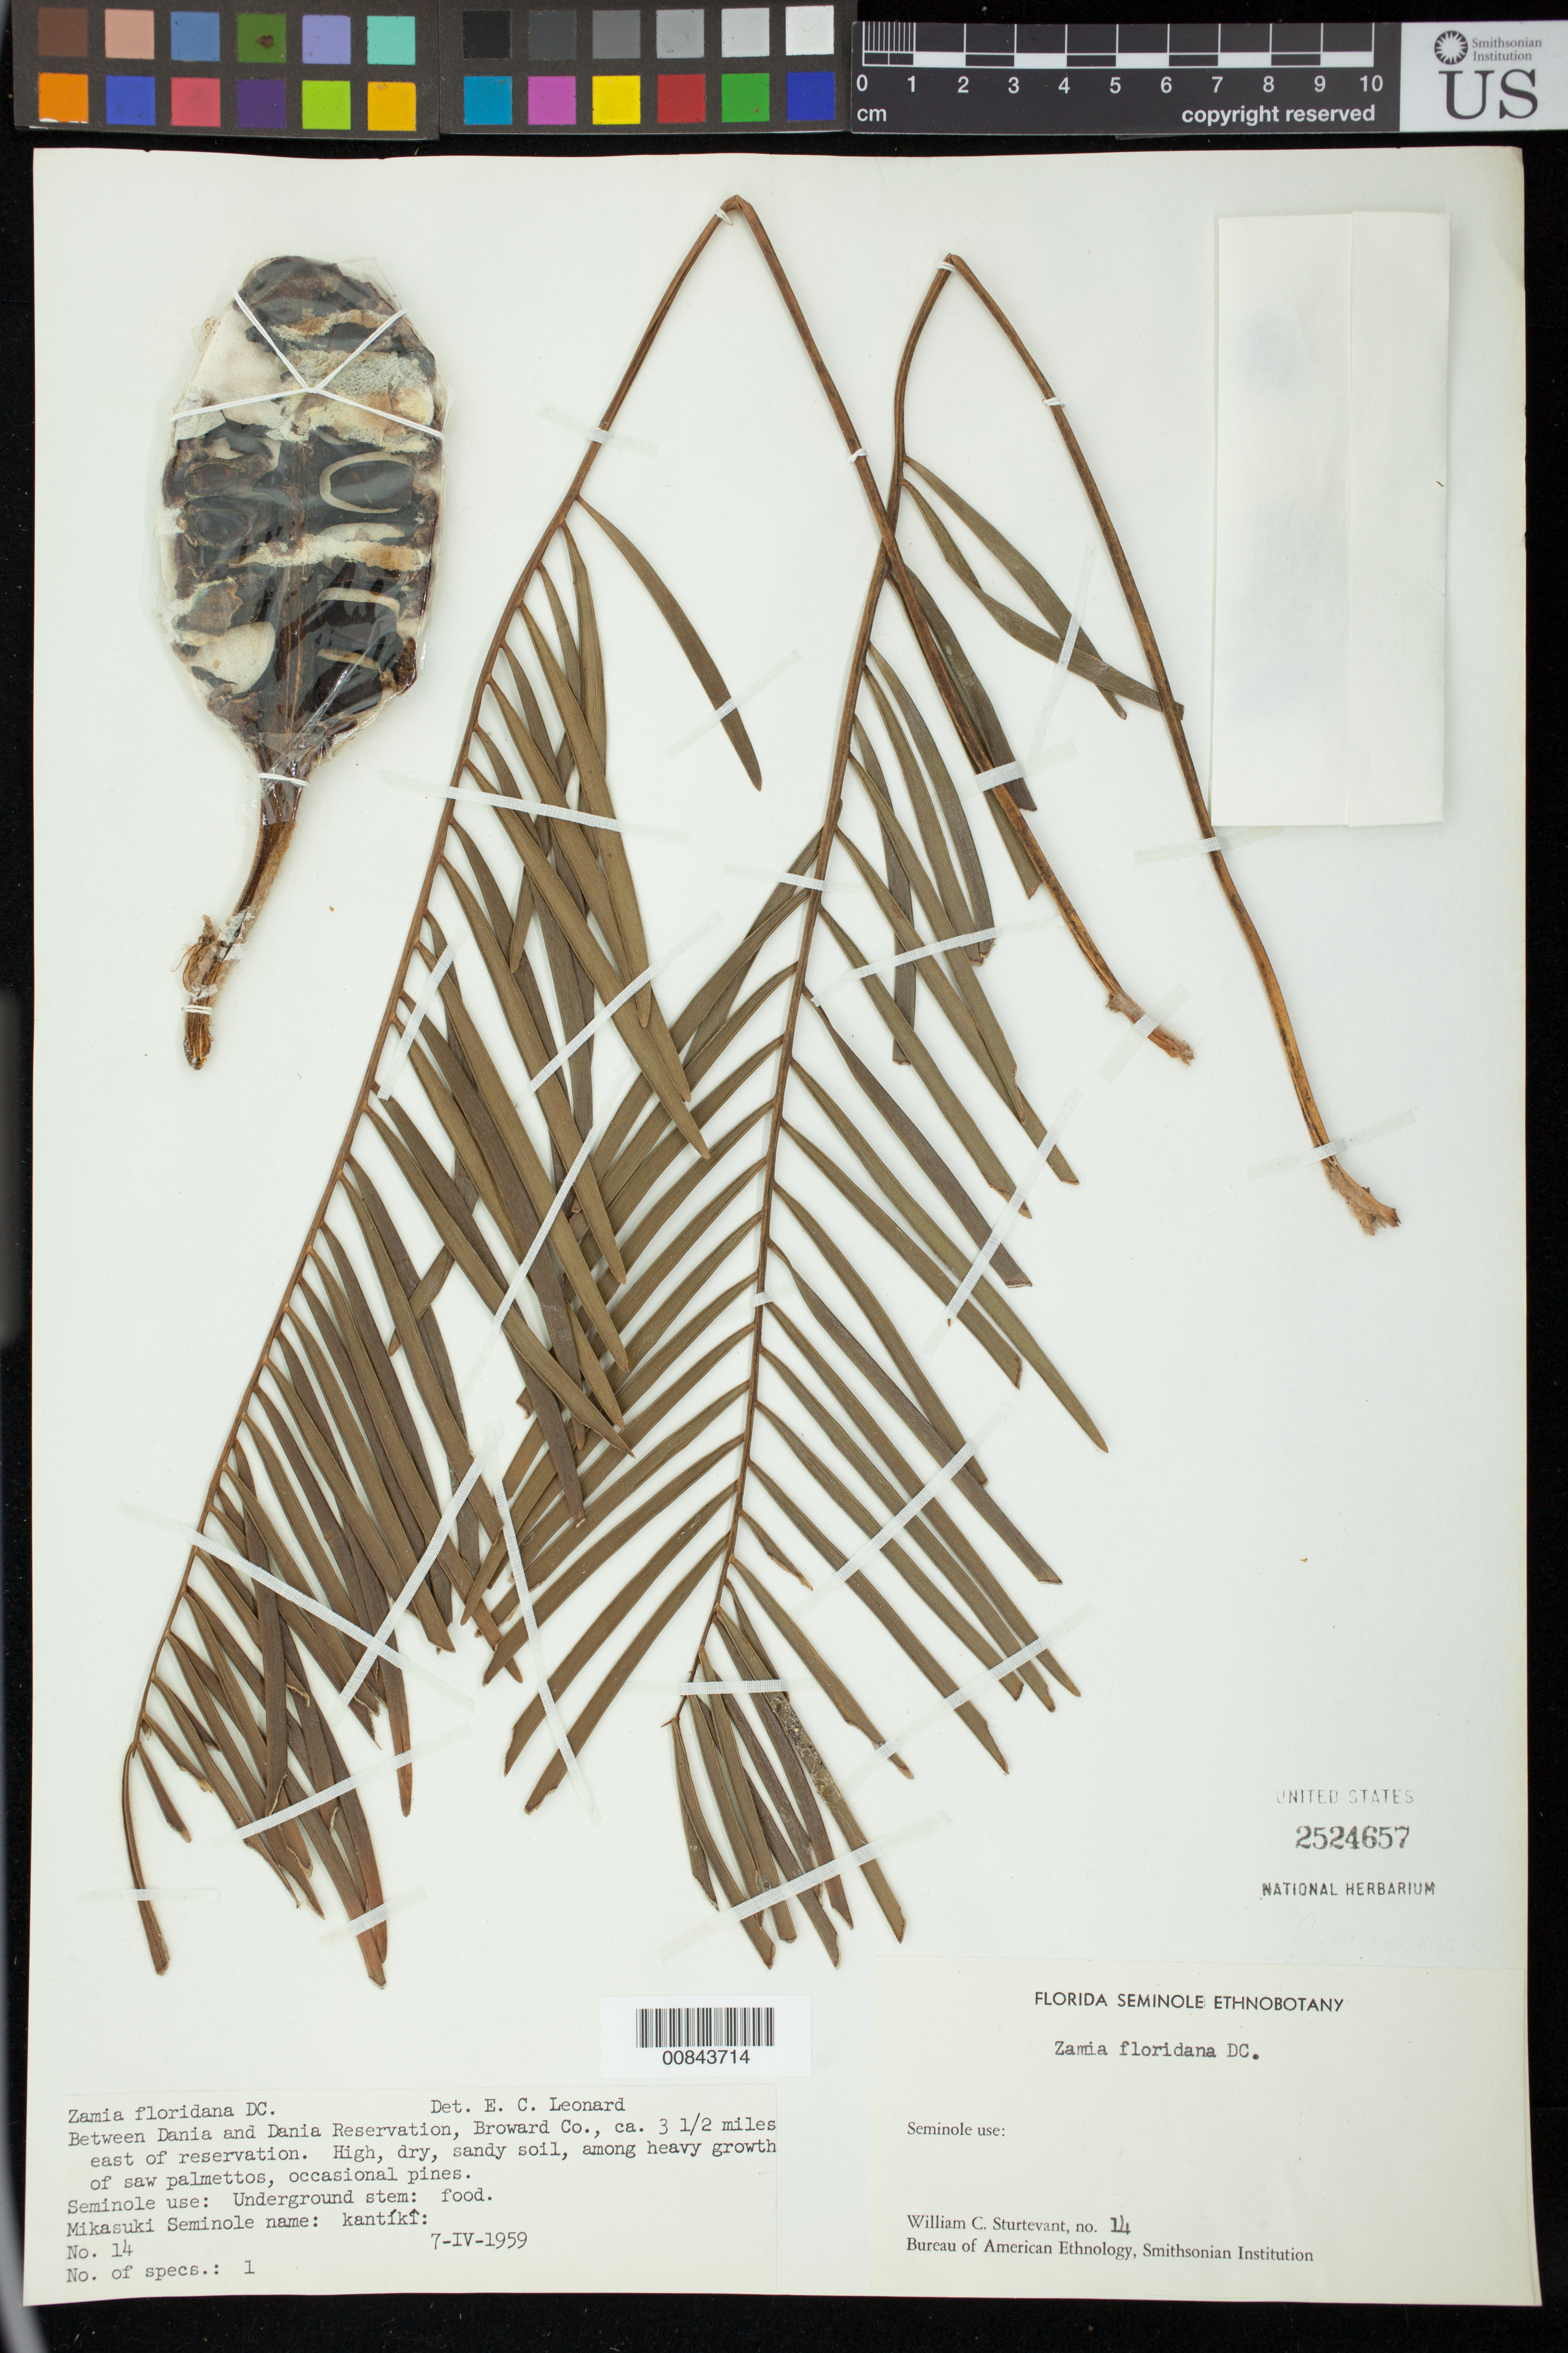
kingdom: Plantae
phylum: Tracheophyta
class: Cycadopsida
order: Cycadales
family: Zamiaceae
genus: Zamia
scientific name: Zamia pumila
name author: L.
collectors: W. Sturtevant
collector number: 14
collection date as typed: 07 Apr 1959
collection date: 1959-04-07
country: United States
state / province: Florida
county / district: Broward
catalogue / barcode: US 2524657